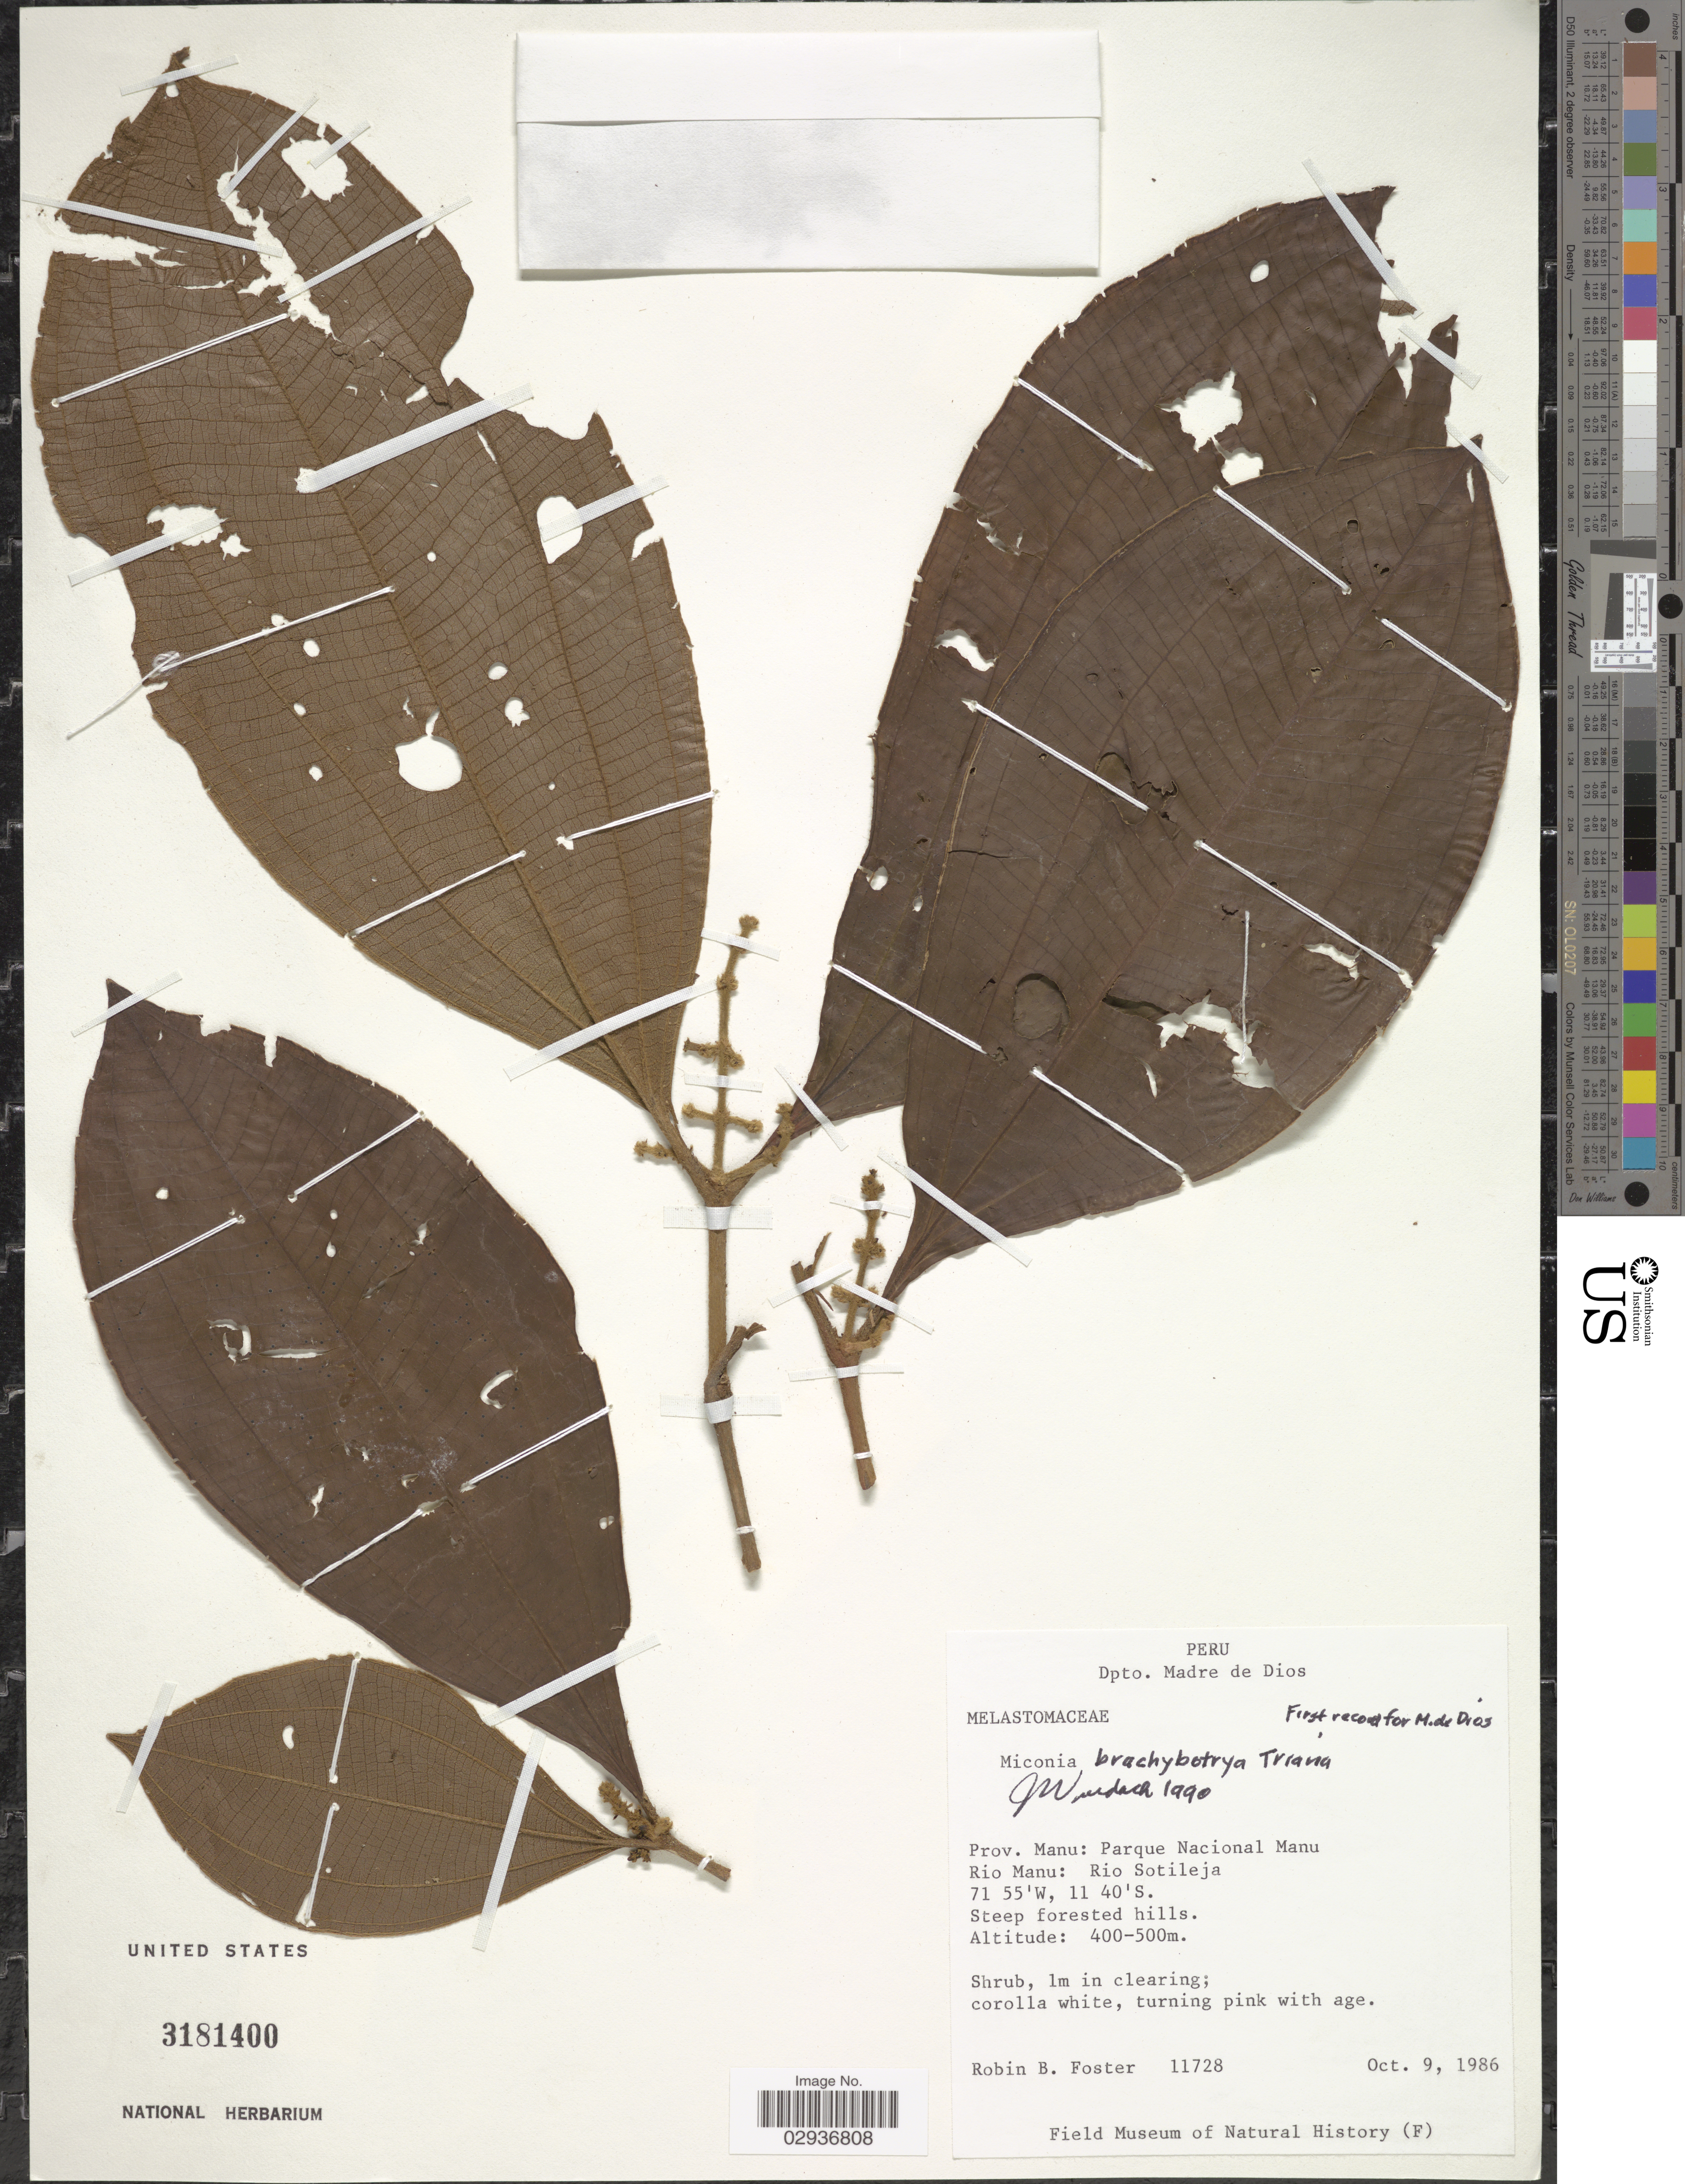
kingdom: Plantae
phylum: Tracheophyta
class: Magnoliopsida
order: Myrtales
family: Melastomataceae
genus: Miconia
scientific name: Miconia brachybotrya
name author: Triana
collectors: R. B. Foster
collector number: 11728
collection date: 1986-10-09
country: Peru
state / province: Madre de Dios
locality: Dpto. Madre de Dios. Prov. Manu: Parque Nacional Manu. Rio Manu: Rio Sotileja.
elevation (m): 400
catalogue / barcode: US 3181400